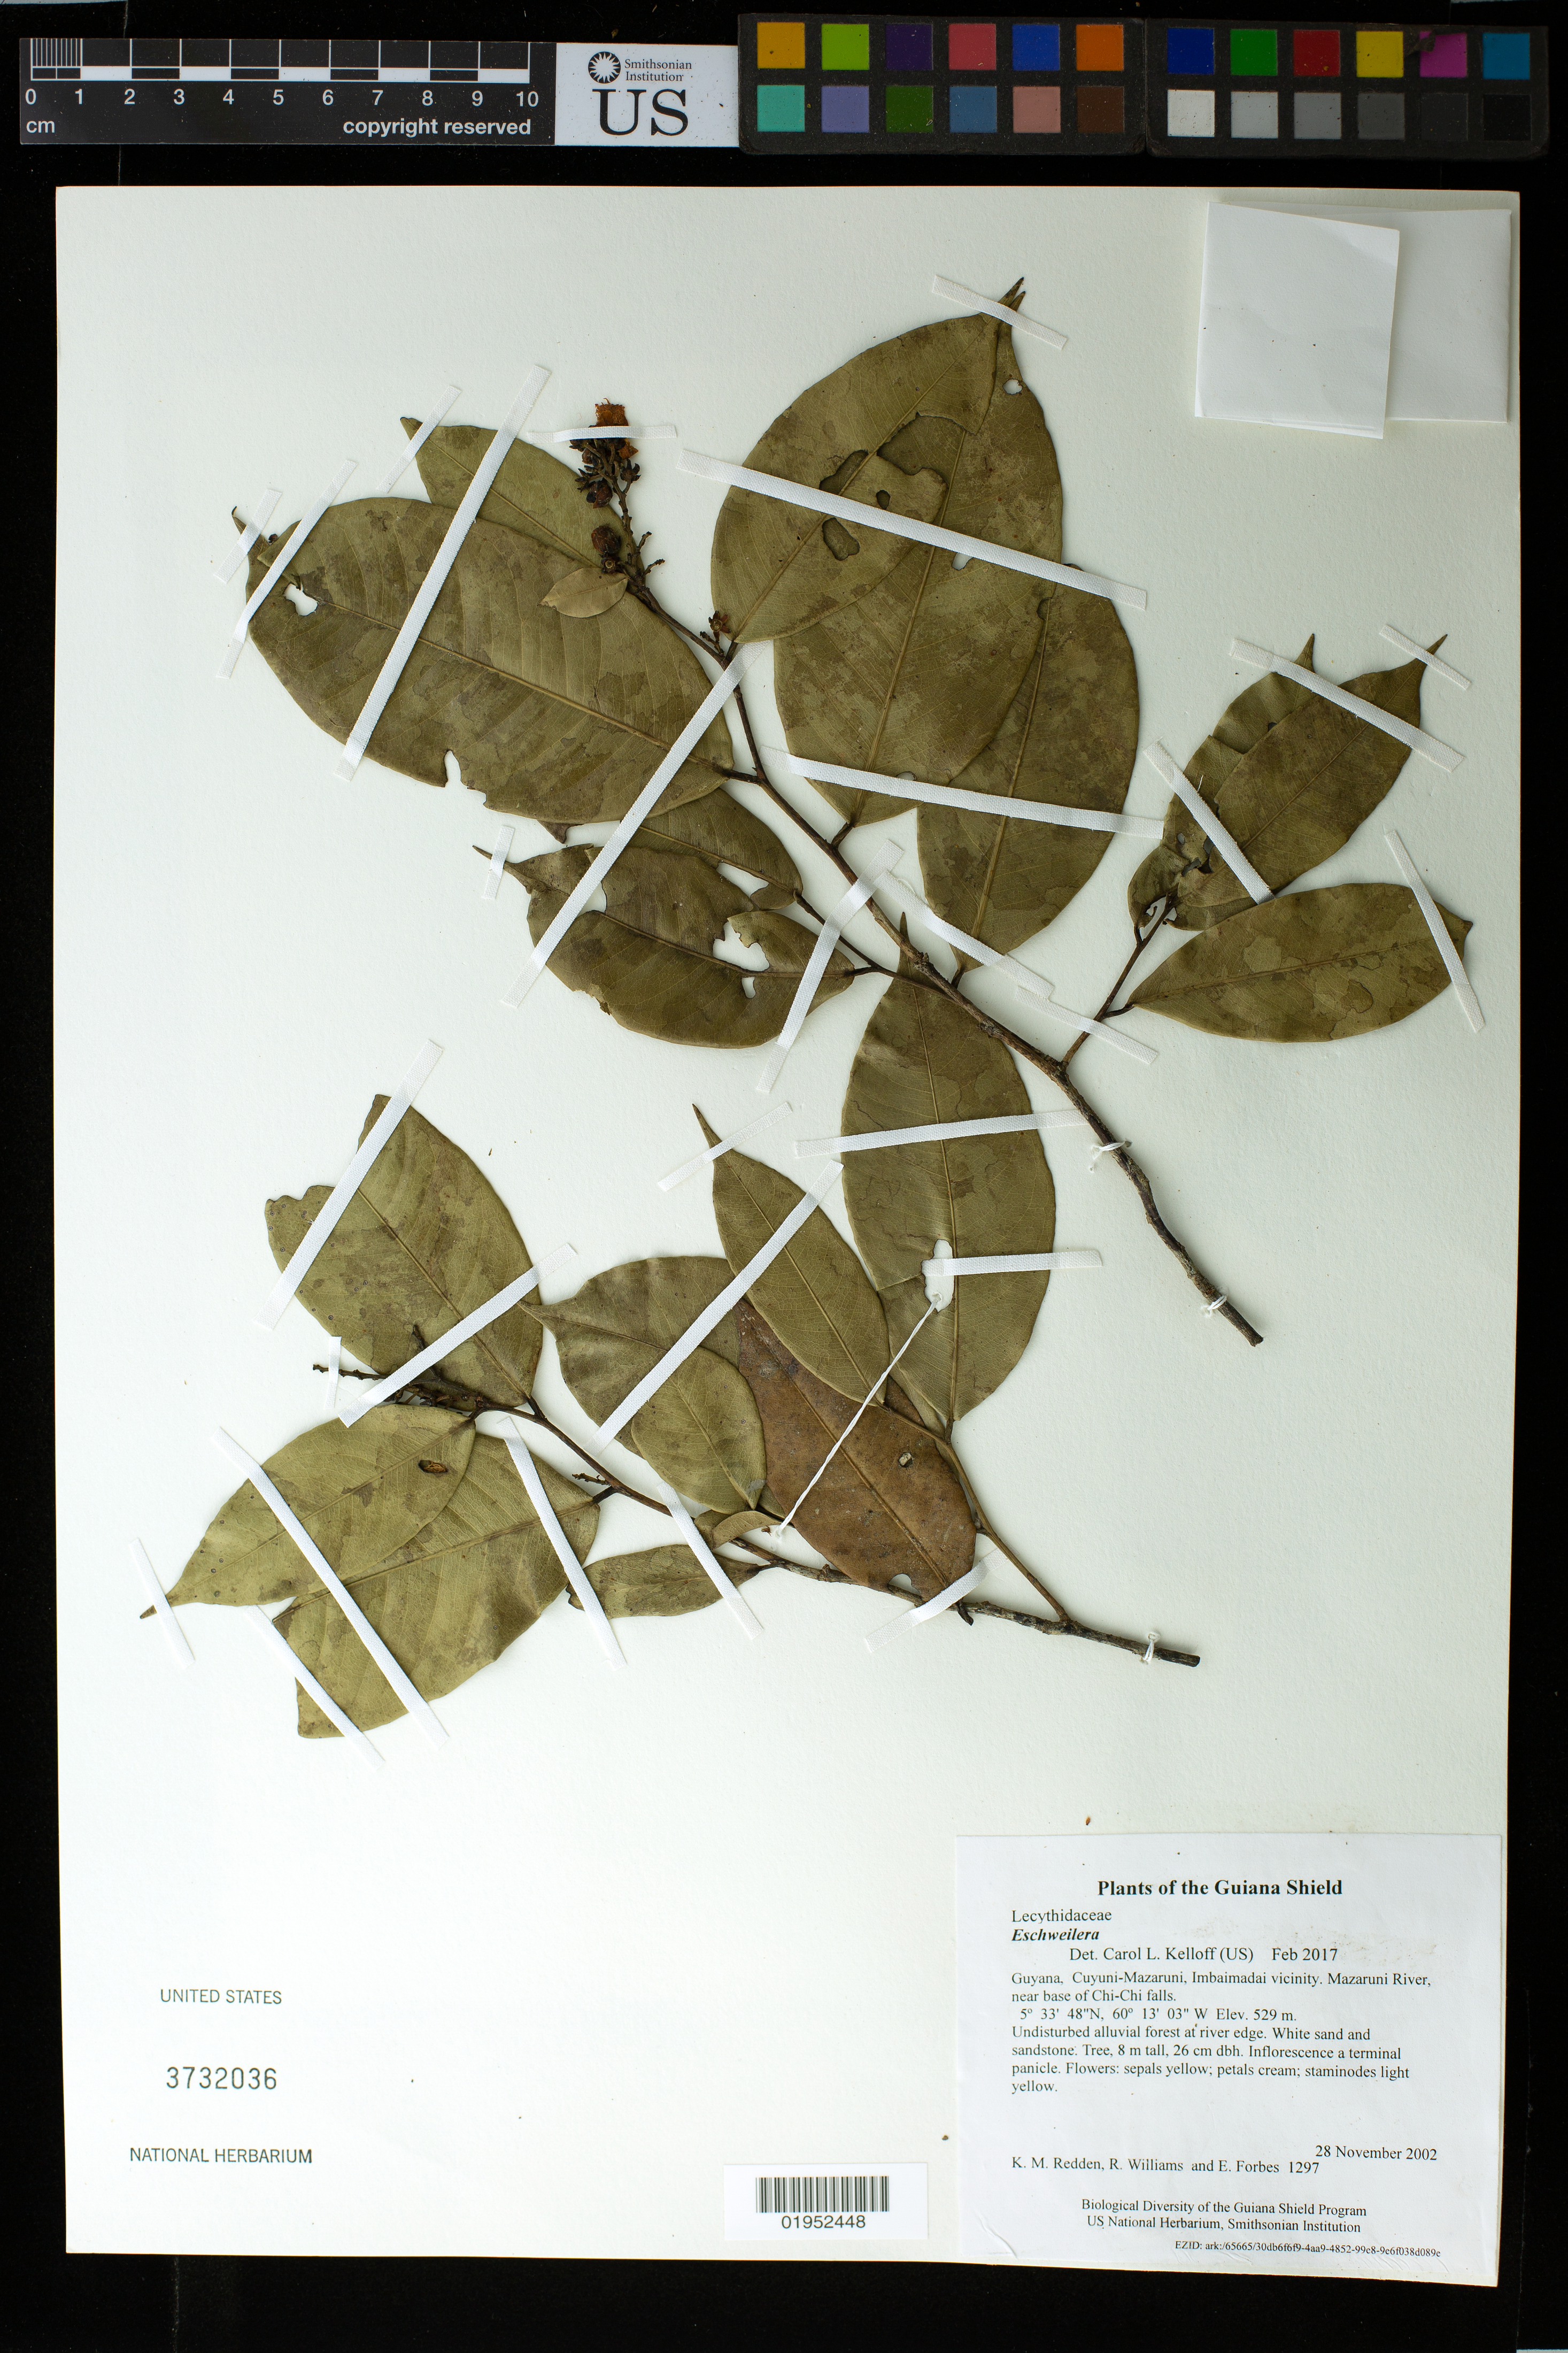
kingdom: Plantae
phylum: Tracheophyta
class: Magnoliopsida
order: Ericales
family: Lecythidaceae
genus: Eschweilera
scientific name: Eschweilera sp.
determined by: Kelloff, Carol L., (US), Smithsonian Institution - National Museum of Natural History (UNITED STATES)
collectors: K. M. Redden, R. Williams & E. Forbes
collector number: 1297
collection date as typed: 28 November 2002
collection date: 2002-11-28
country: Guyana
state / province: Cuyuni-Mazaruni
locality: Imbaimadai vicinity. Mazaruni River, near base of Chi-Chi falls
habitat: Undisturbed alluvial forest at river edge. White sand and sandstone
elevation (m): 529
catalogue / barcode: US 3732036